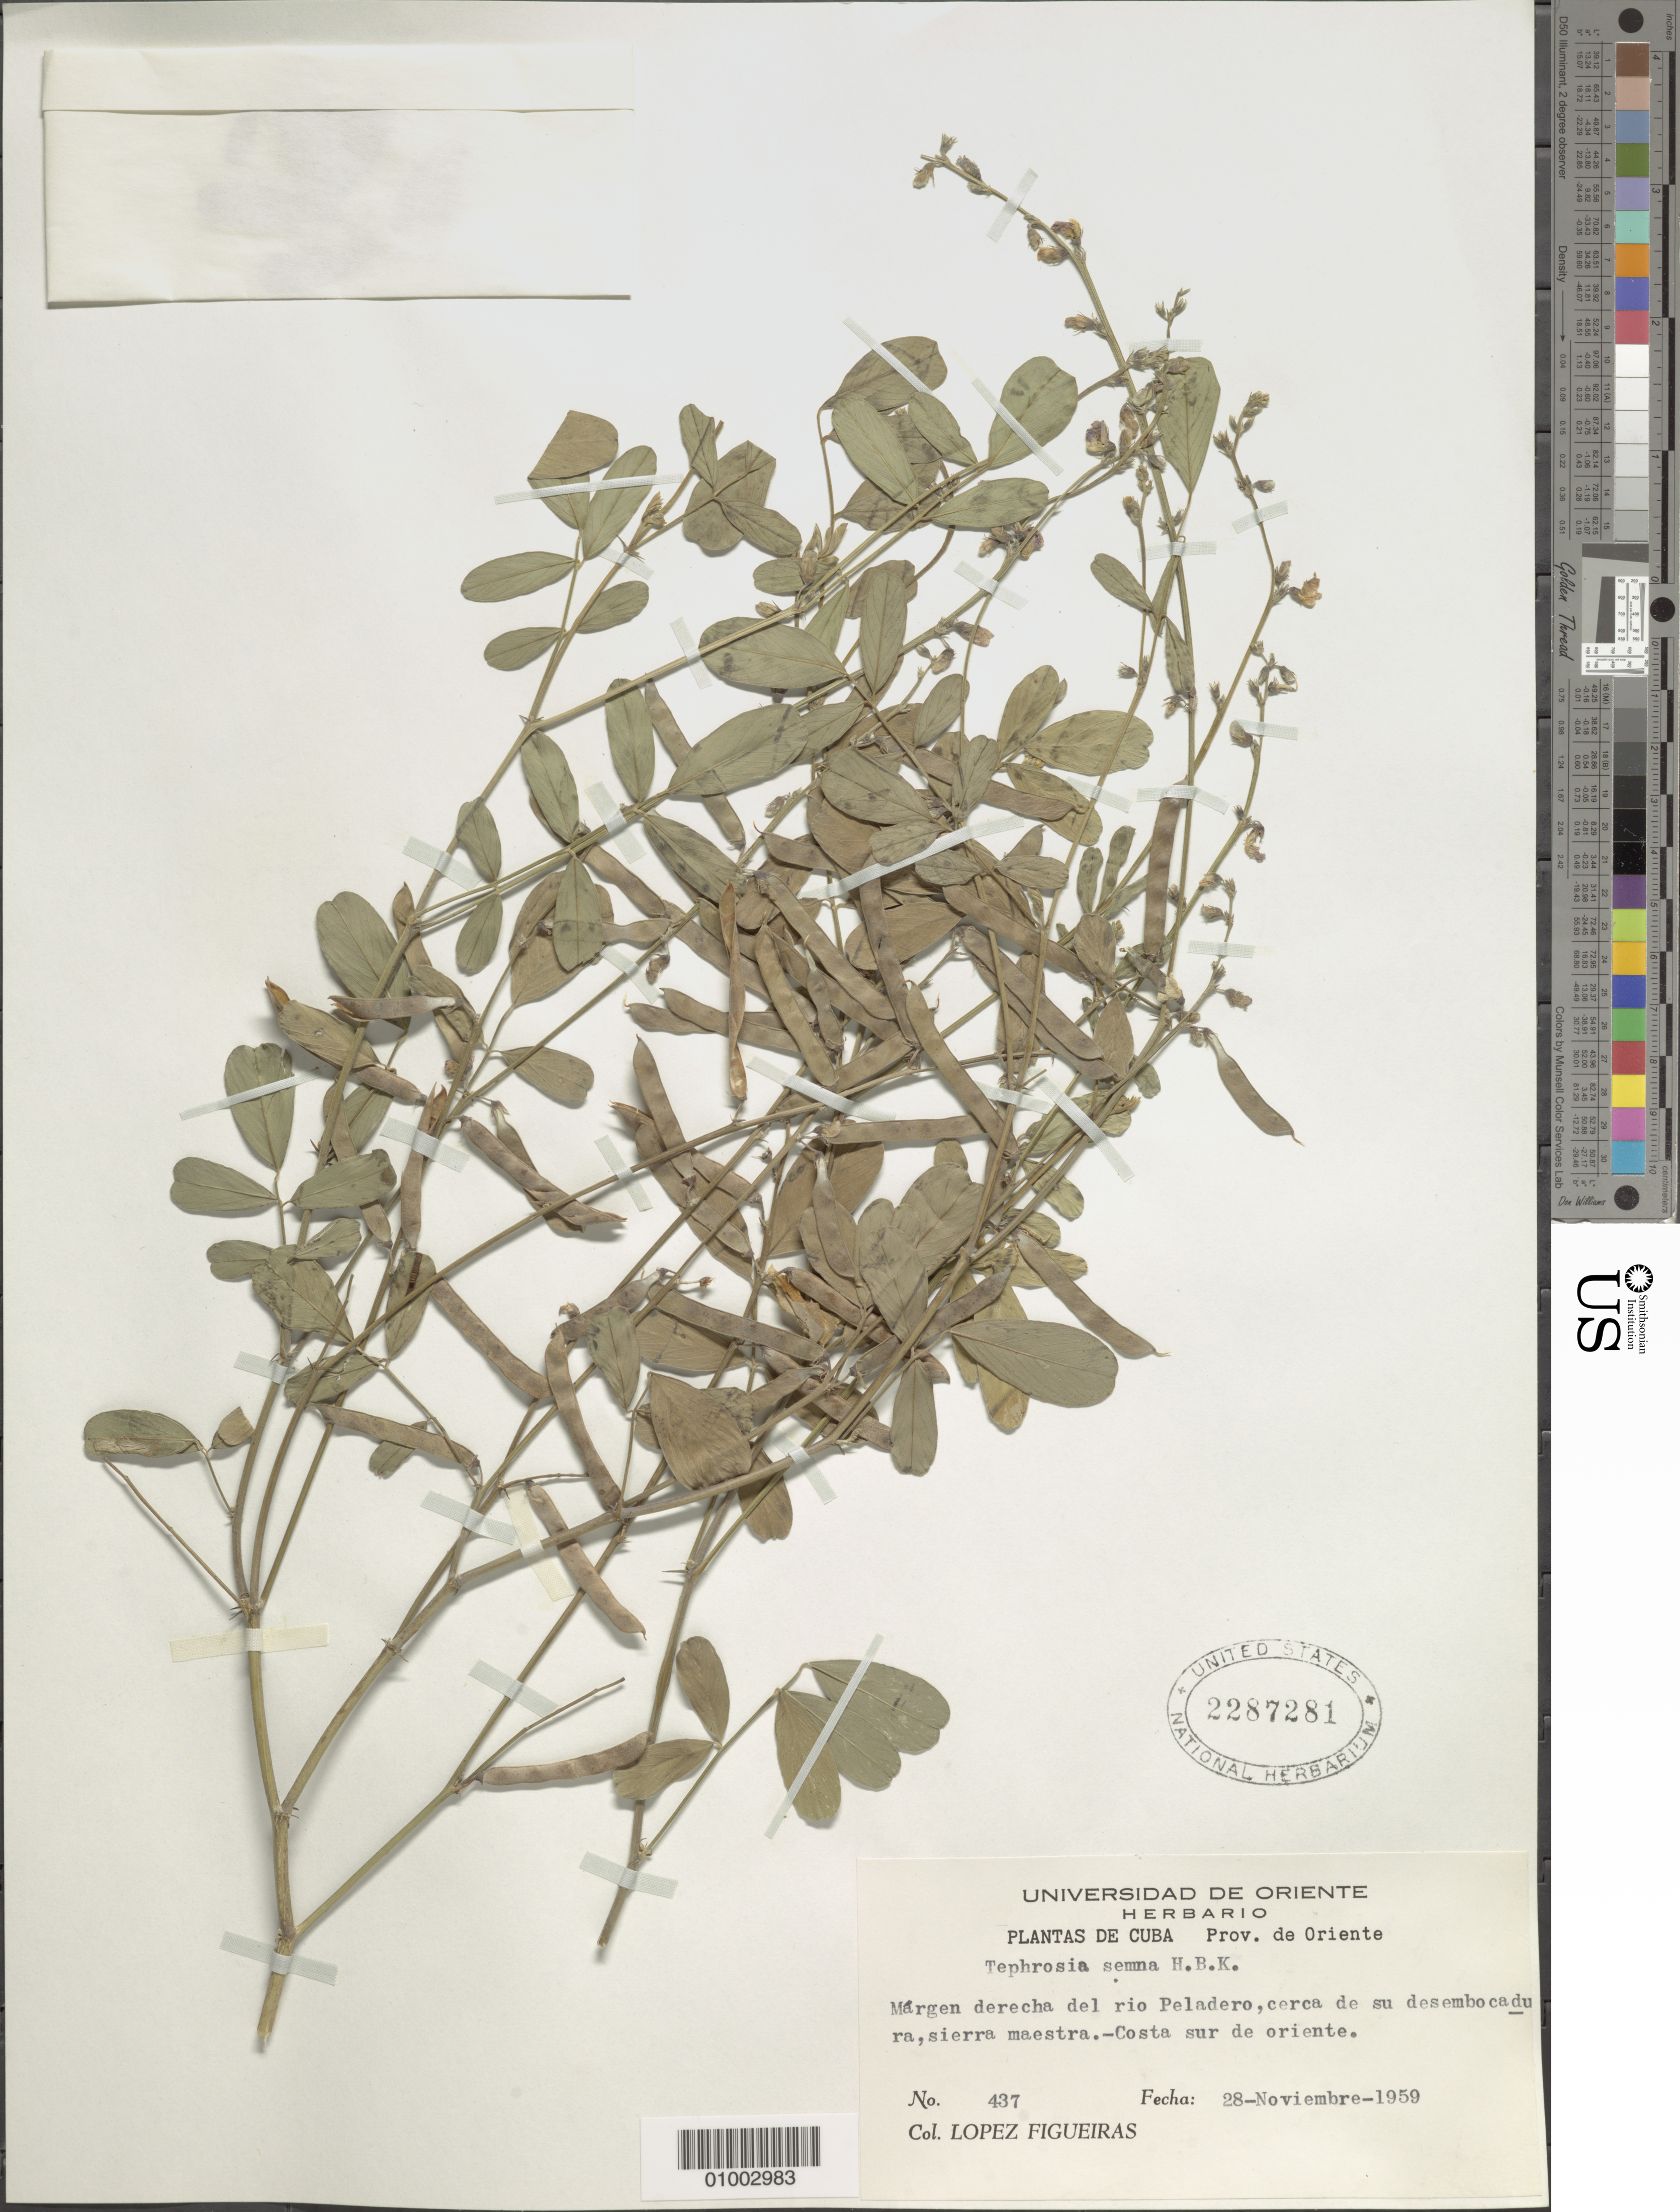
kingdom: Plantae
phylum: Tracheophyta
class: Magnoliopsida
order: Fabales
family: Fabaceae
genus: Tephrosia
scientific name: Tephrosia senna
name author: Kunth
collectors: M. López Figueiras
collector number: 437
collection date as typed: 28 Nov 1959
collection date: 1959-11-28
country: Cuba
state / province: Oriente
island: Cuba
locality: Margen derecha del Rio Peladero, cerca de su desembocadura, sierra maestra- Costa Sur de Oriente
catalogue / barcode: US 2287281